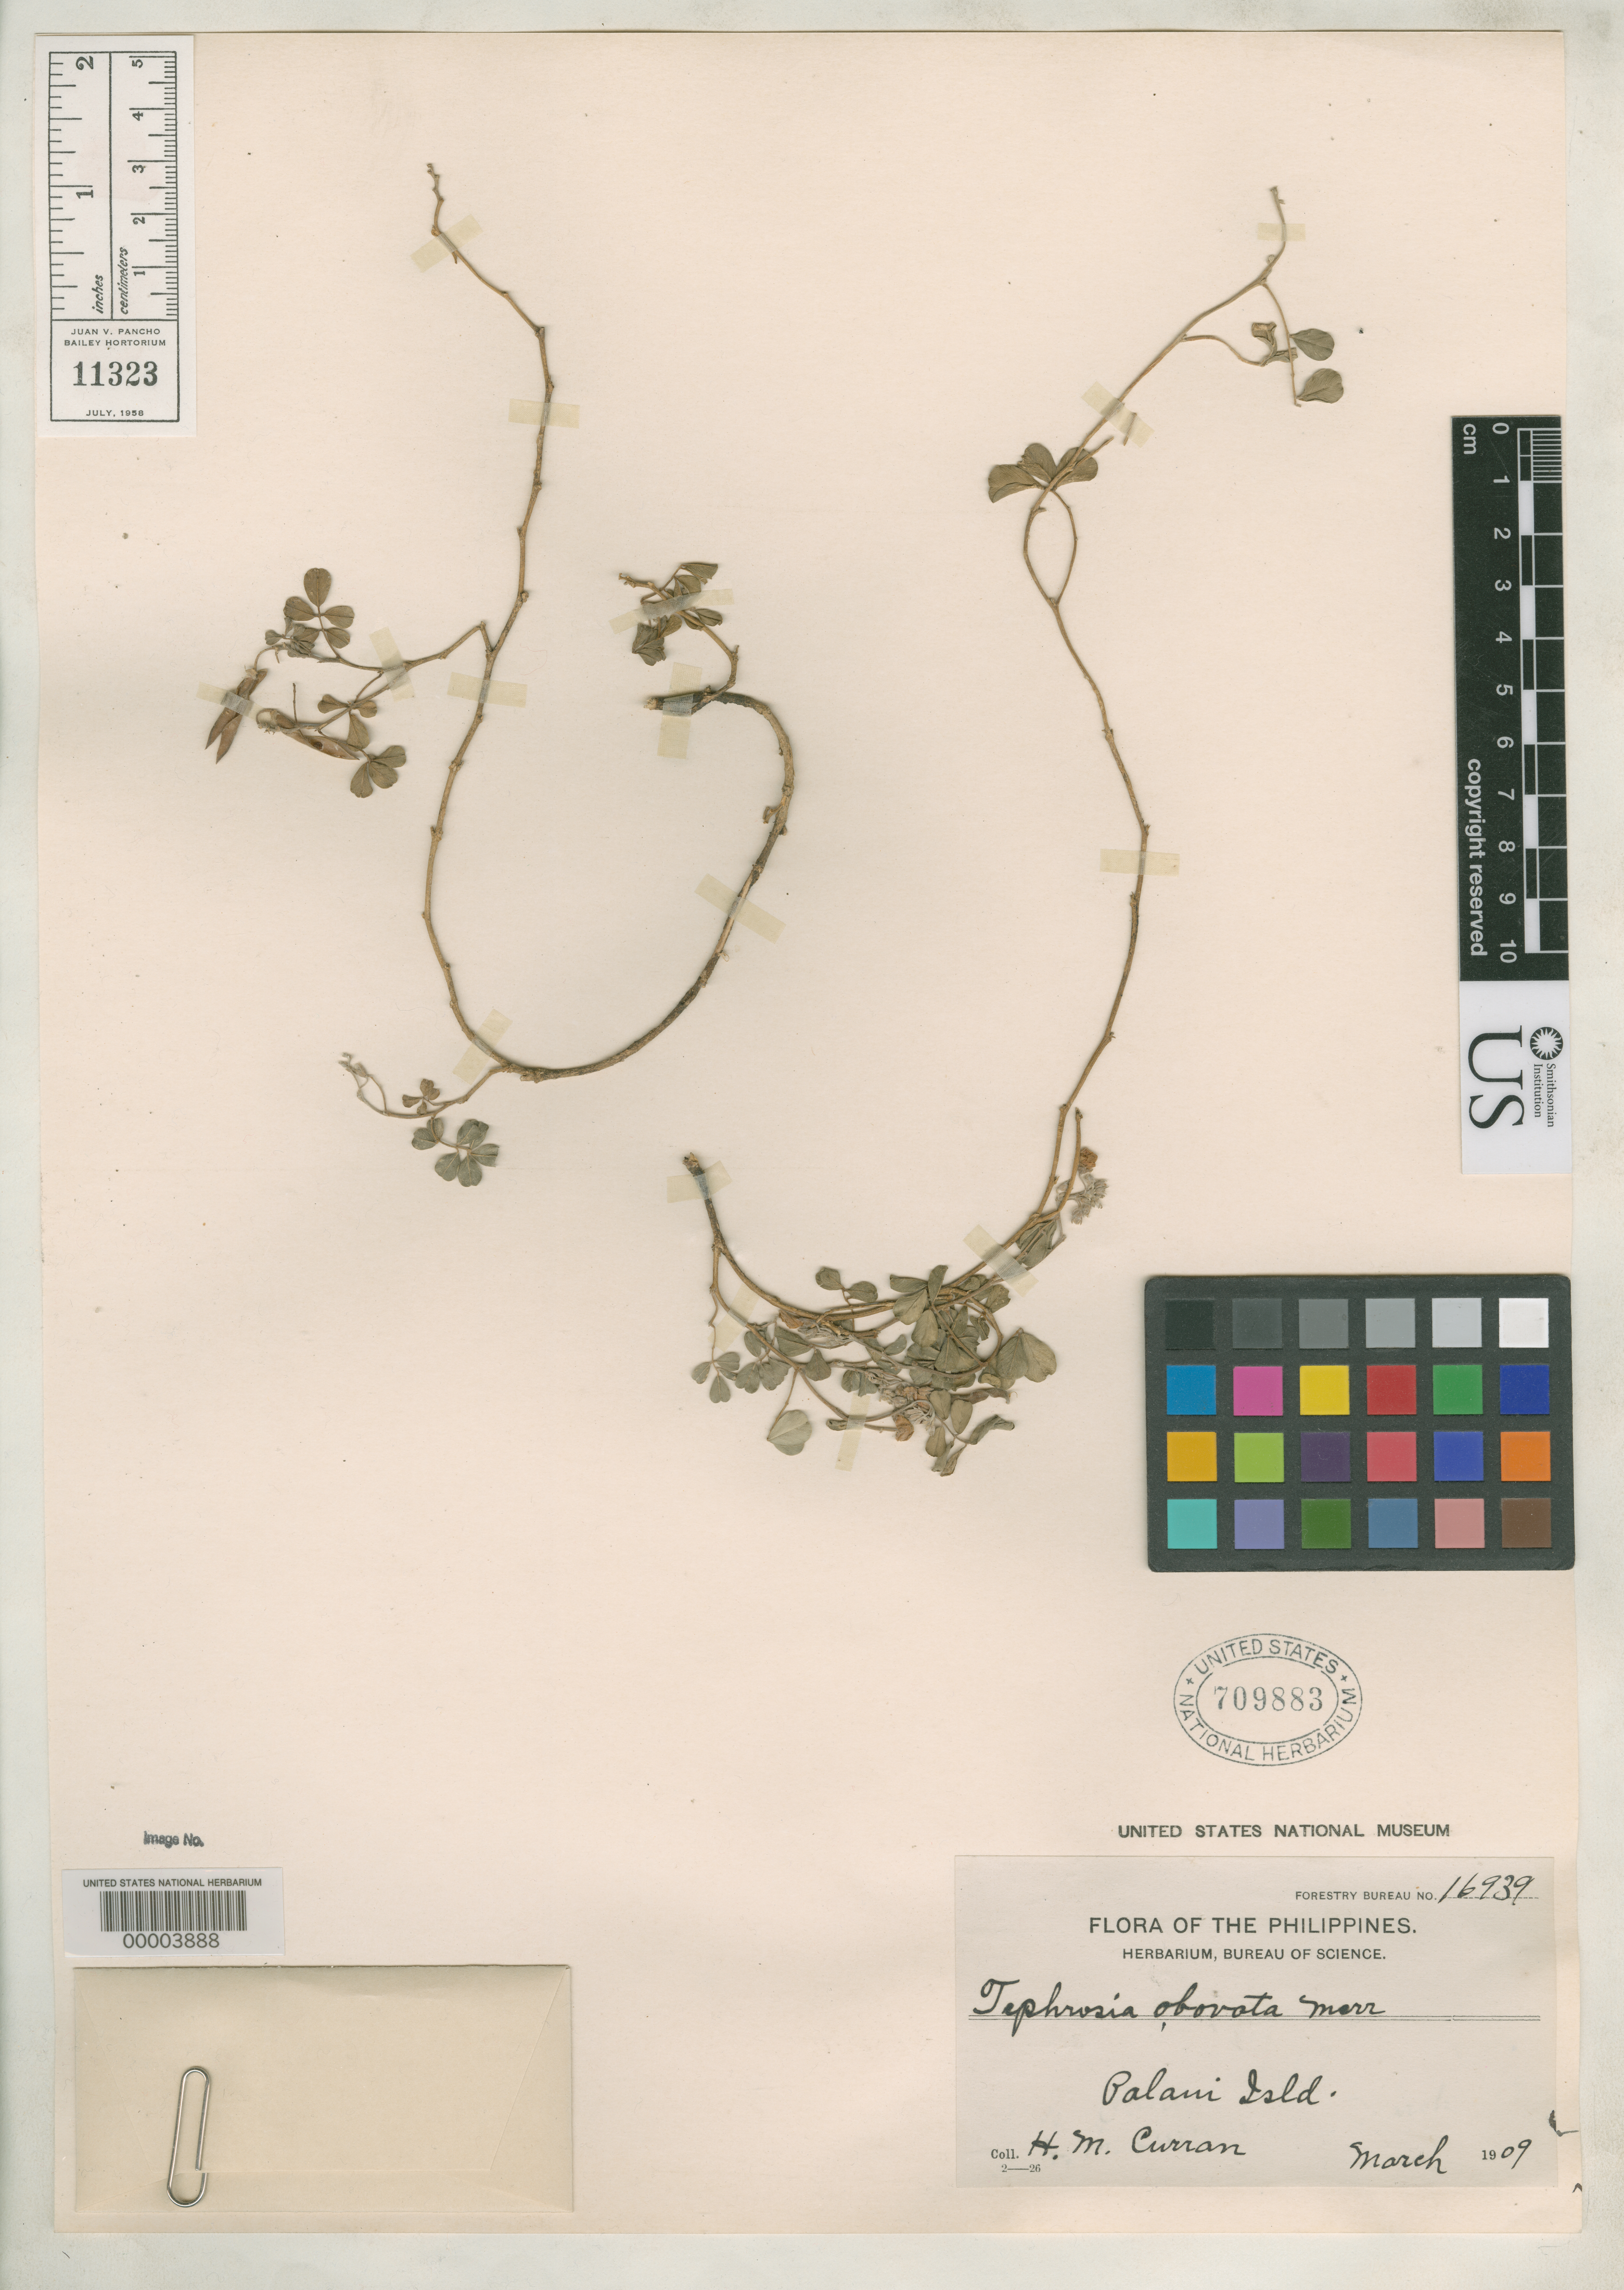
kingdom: Plantae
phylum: Tracheophyta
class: Magnoliopsida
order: Fabales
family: Fabaceae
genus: Tephrosia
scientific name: Tephrosia obovata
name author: Merr.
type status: Syntype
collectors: H. M. Curran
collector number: Bur. Sci. 16939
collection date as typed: Mar 1909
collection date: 1909-03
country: Philippines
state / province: Cagayan Valley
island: Palaui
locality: Cagayan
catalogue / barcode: US 709883